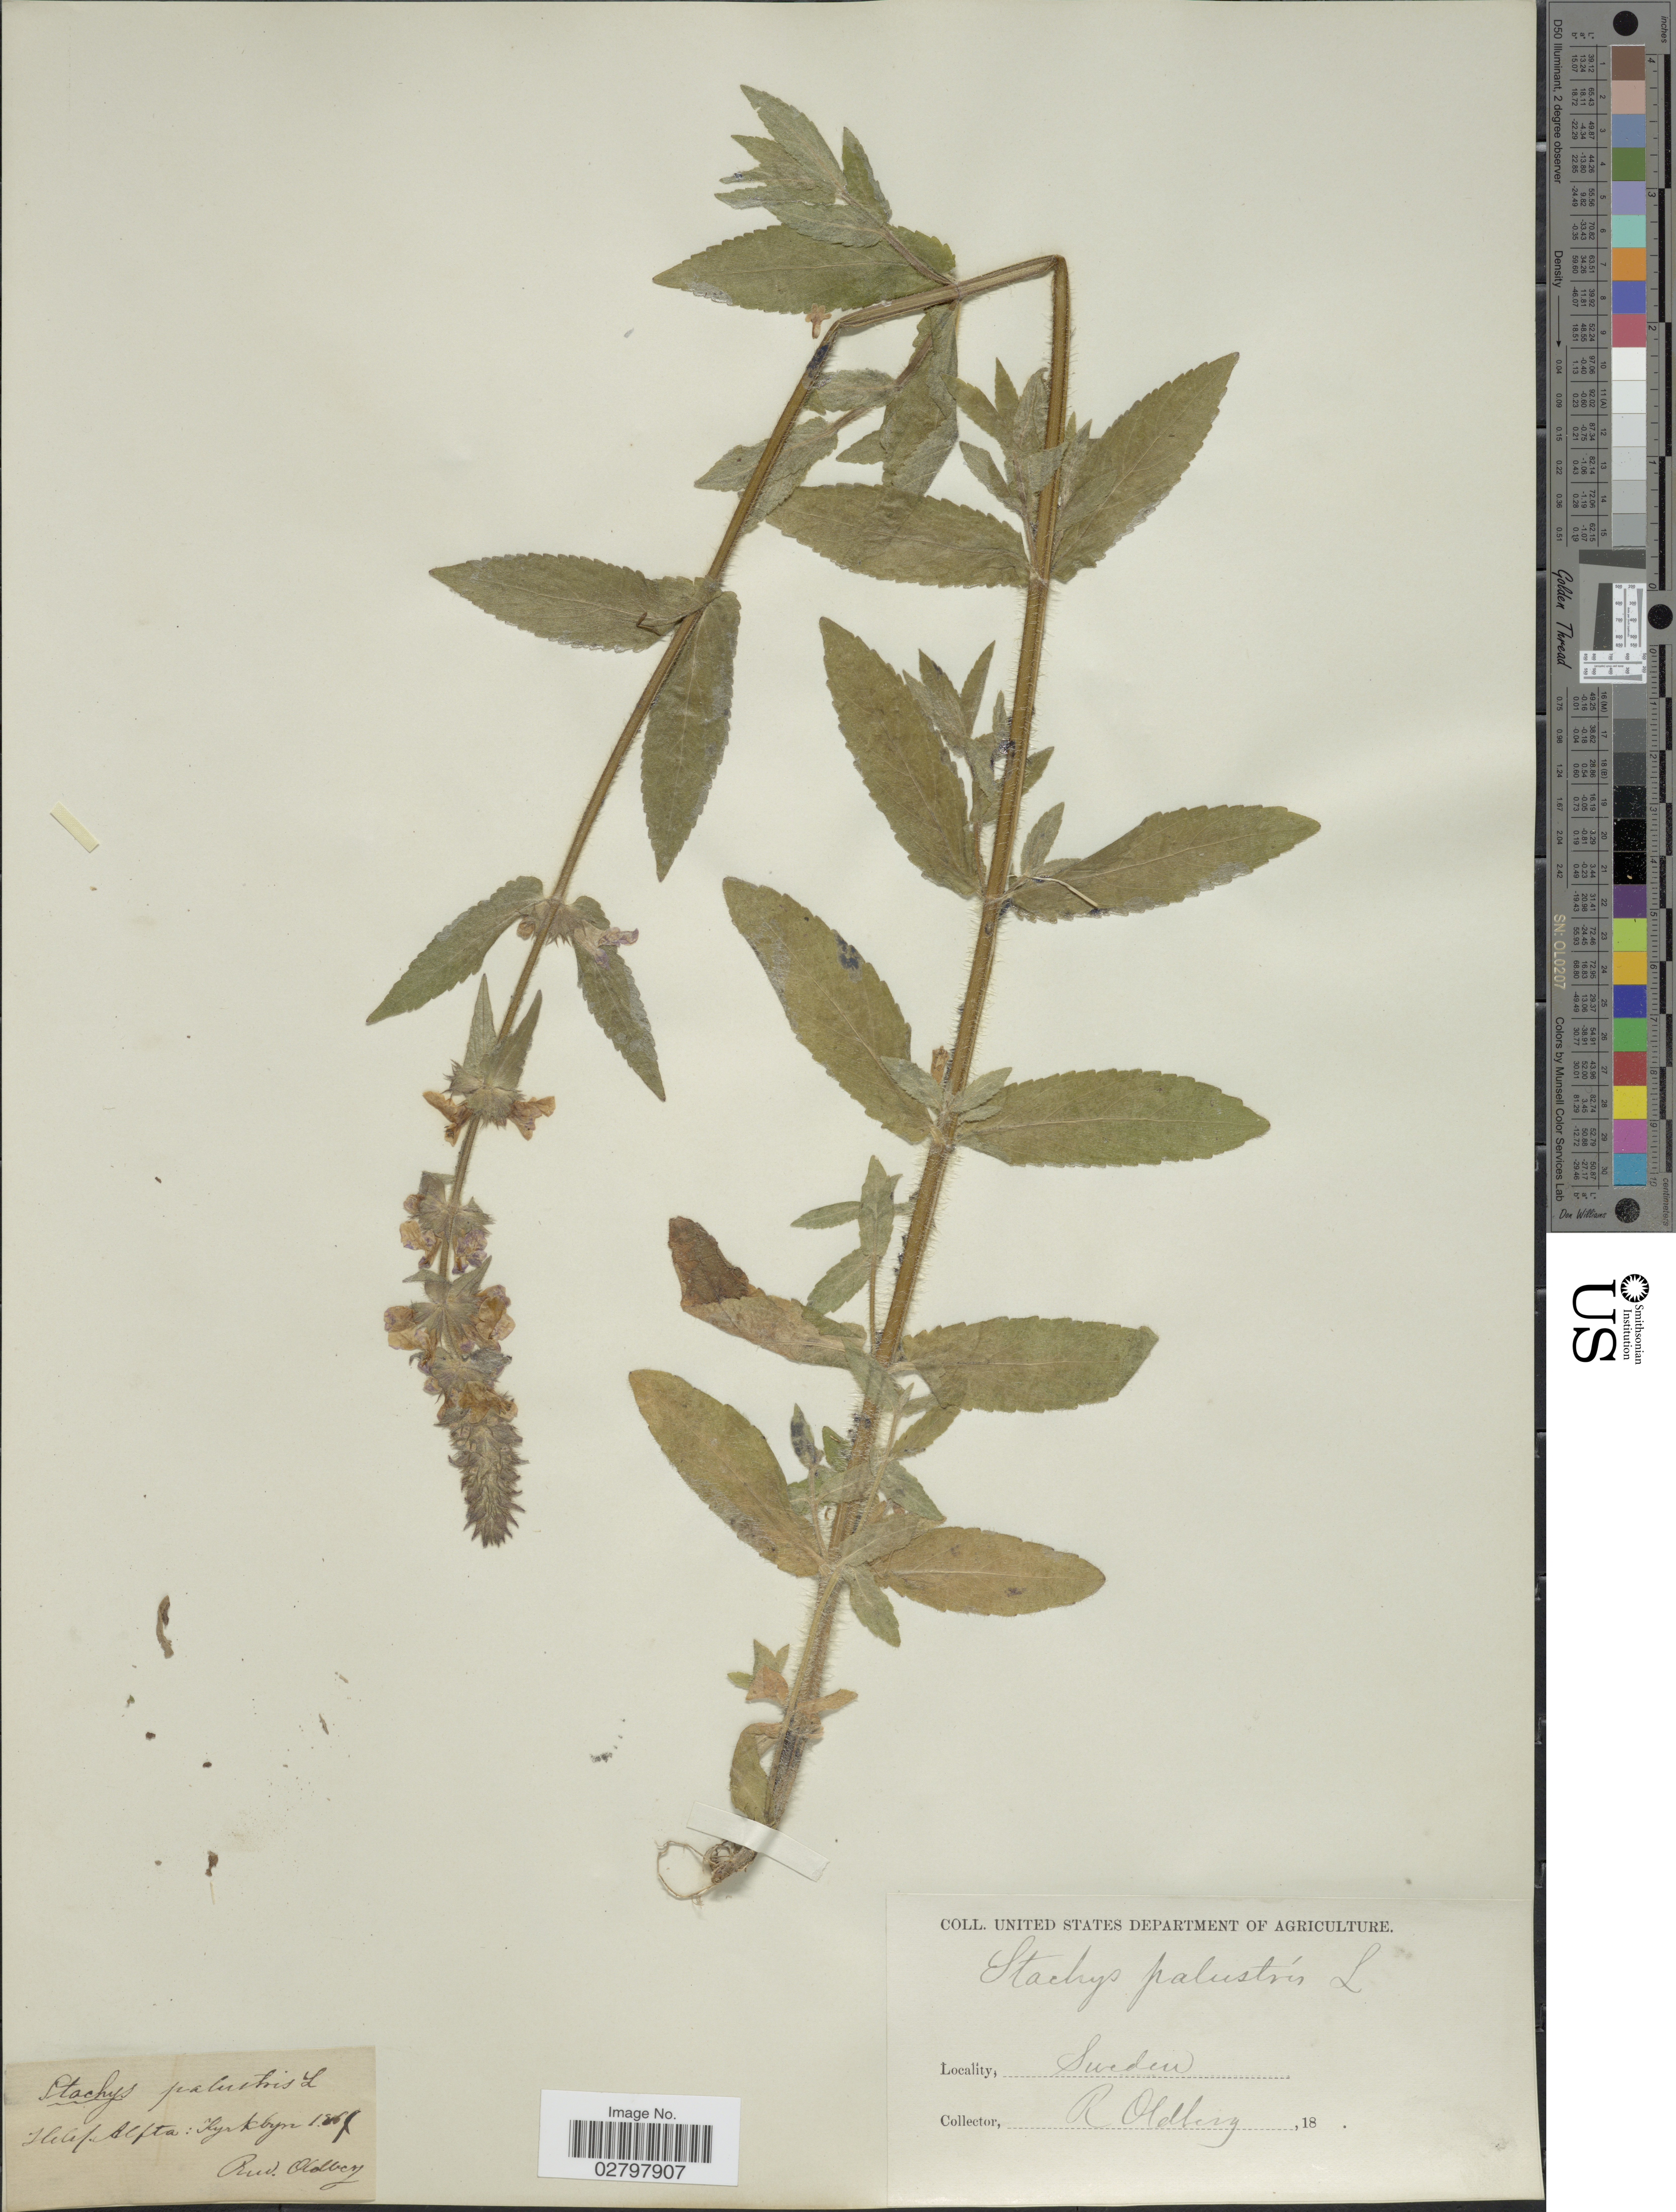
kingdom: Plantae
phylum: Tracheophyta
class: Magnoliopsida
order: Lamiales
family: Lamiaceae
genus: Stachys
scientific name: Stachys palustris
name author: L.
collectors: R. Oldberg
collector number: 358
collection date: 1869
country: Sweden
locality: Helsl Alfta: Kyrkbyn